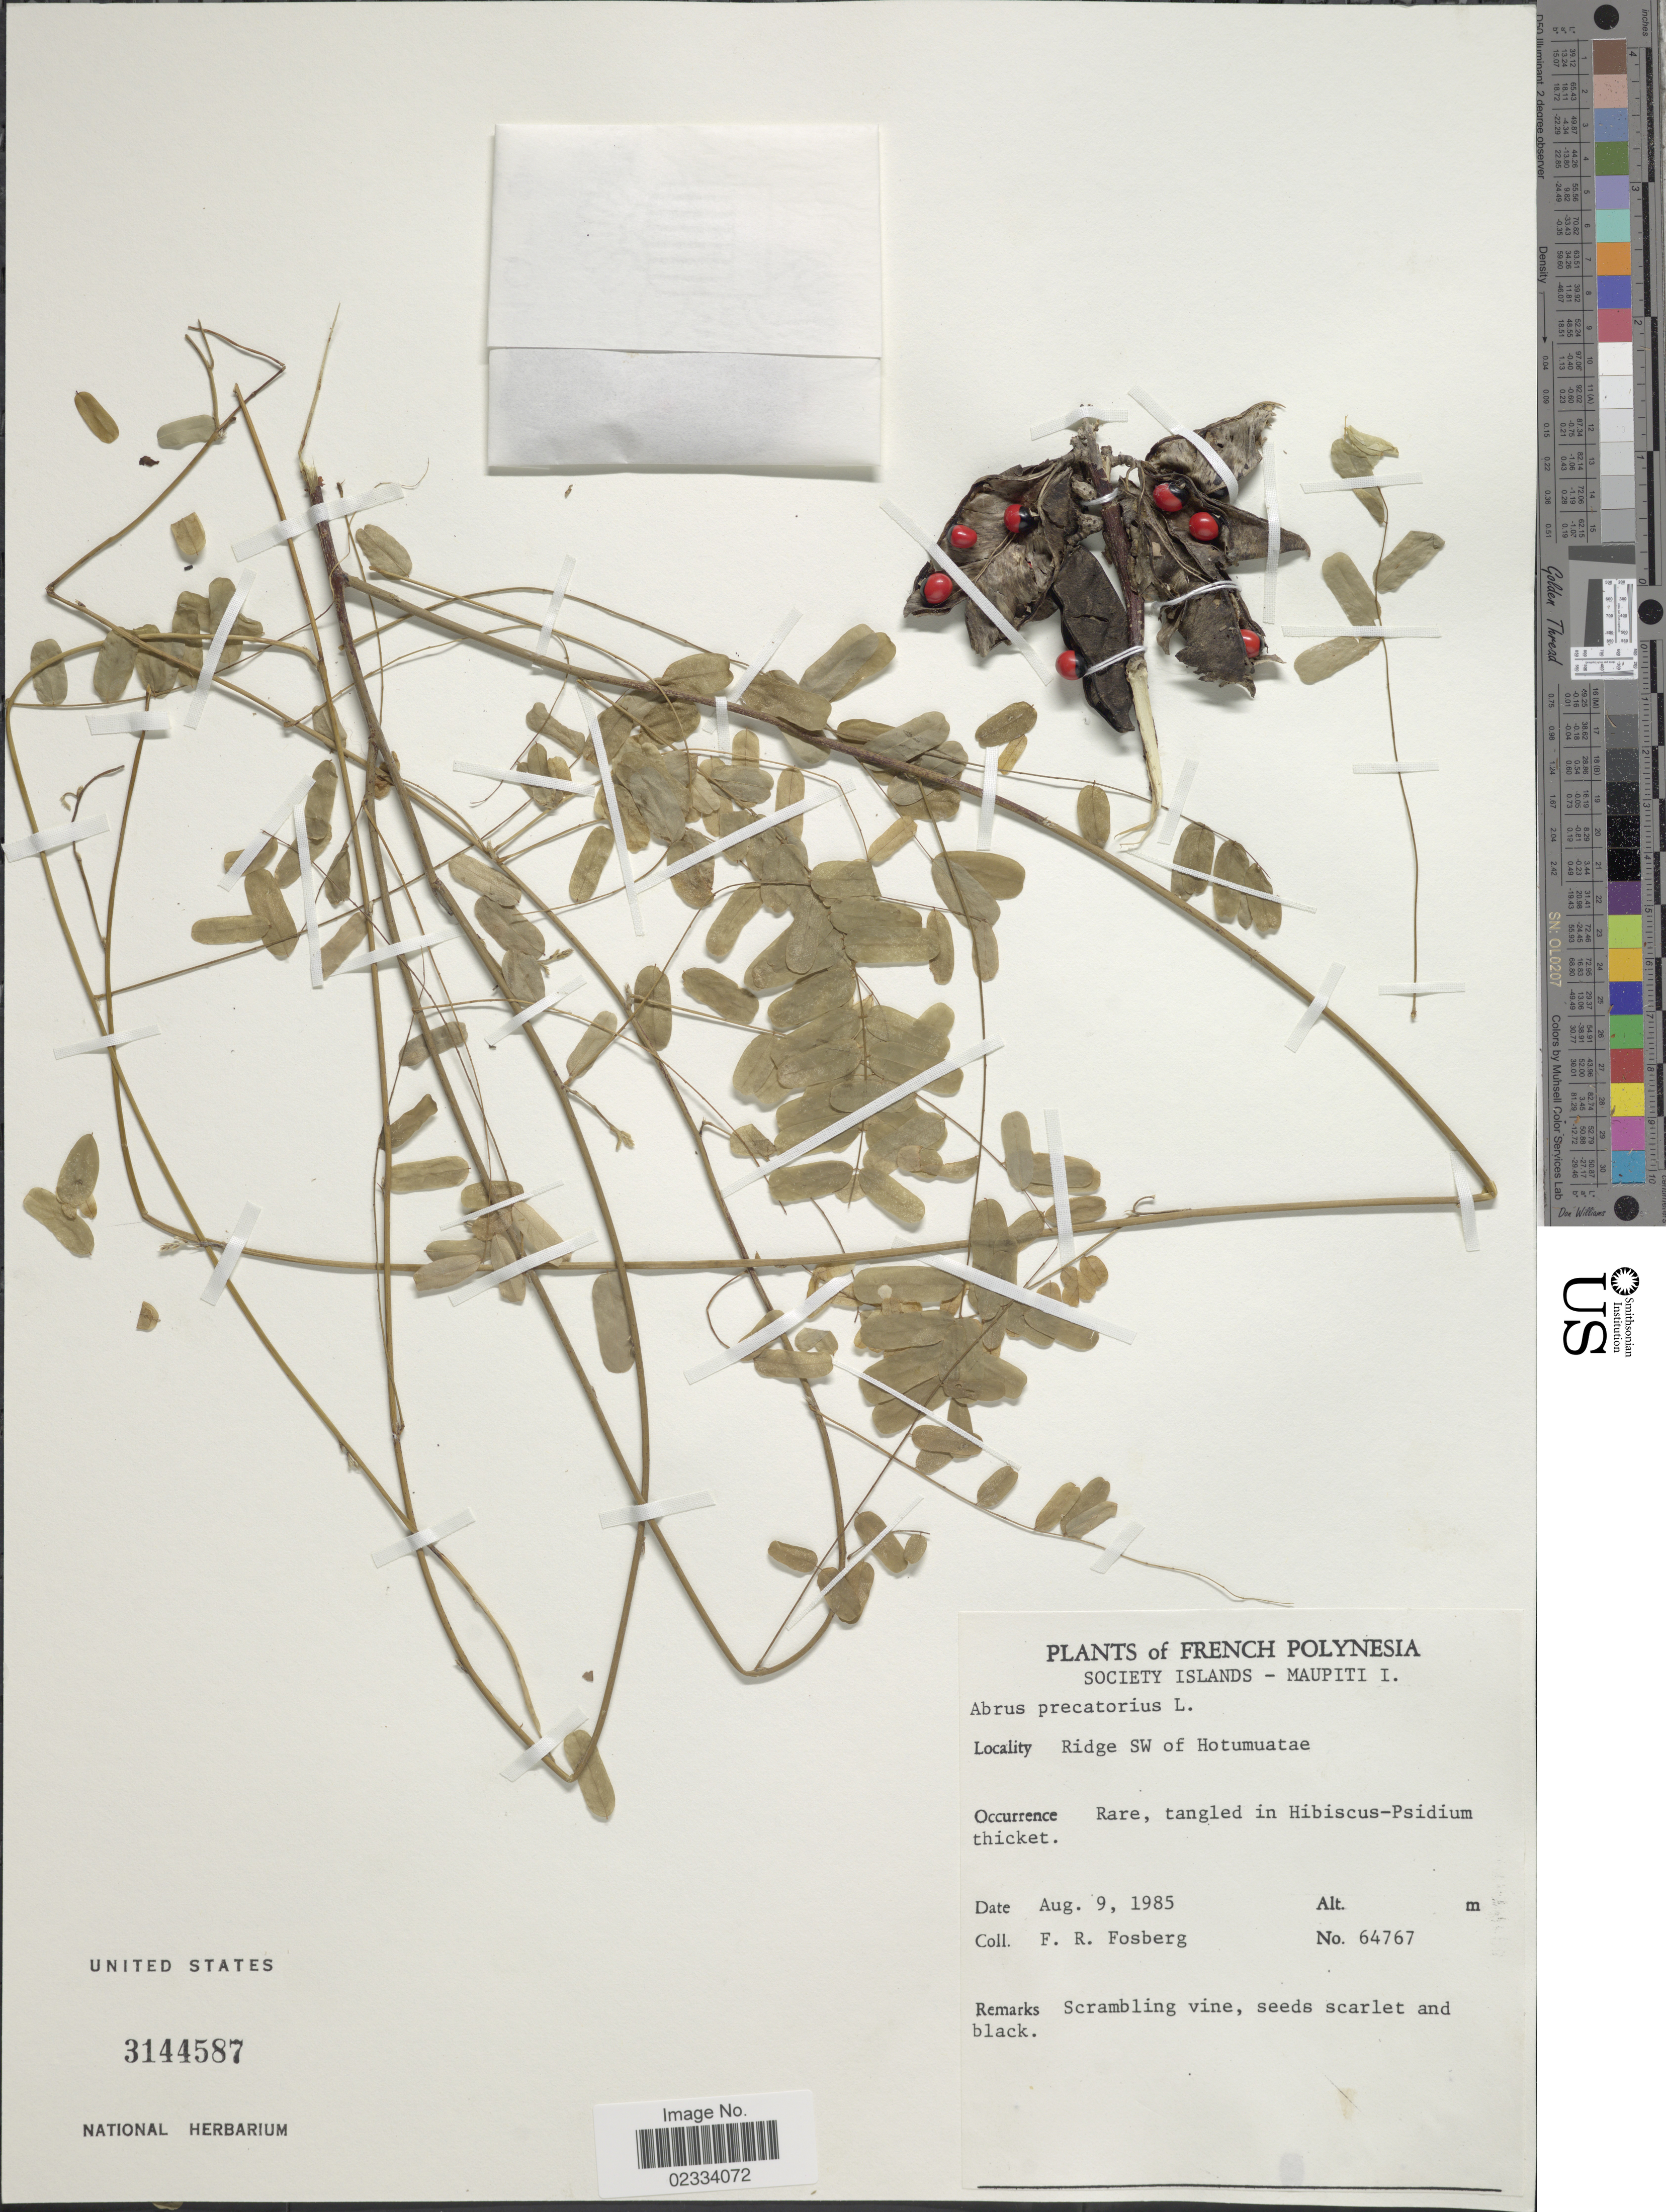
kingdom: Plantae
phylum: Tracheophyta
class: Magnoliopsida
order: Fabales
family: Fabaceae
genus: Abrus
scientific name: Abrus precatorius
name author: L.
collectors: F. R. Fosberg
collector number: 64767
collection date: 1985-08-09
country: French Polynesia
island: Maupiti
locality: Society Islands - Maupiti I. Ridge SW of Hotumatae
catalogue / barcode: US 3144587